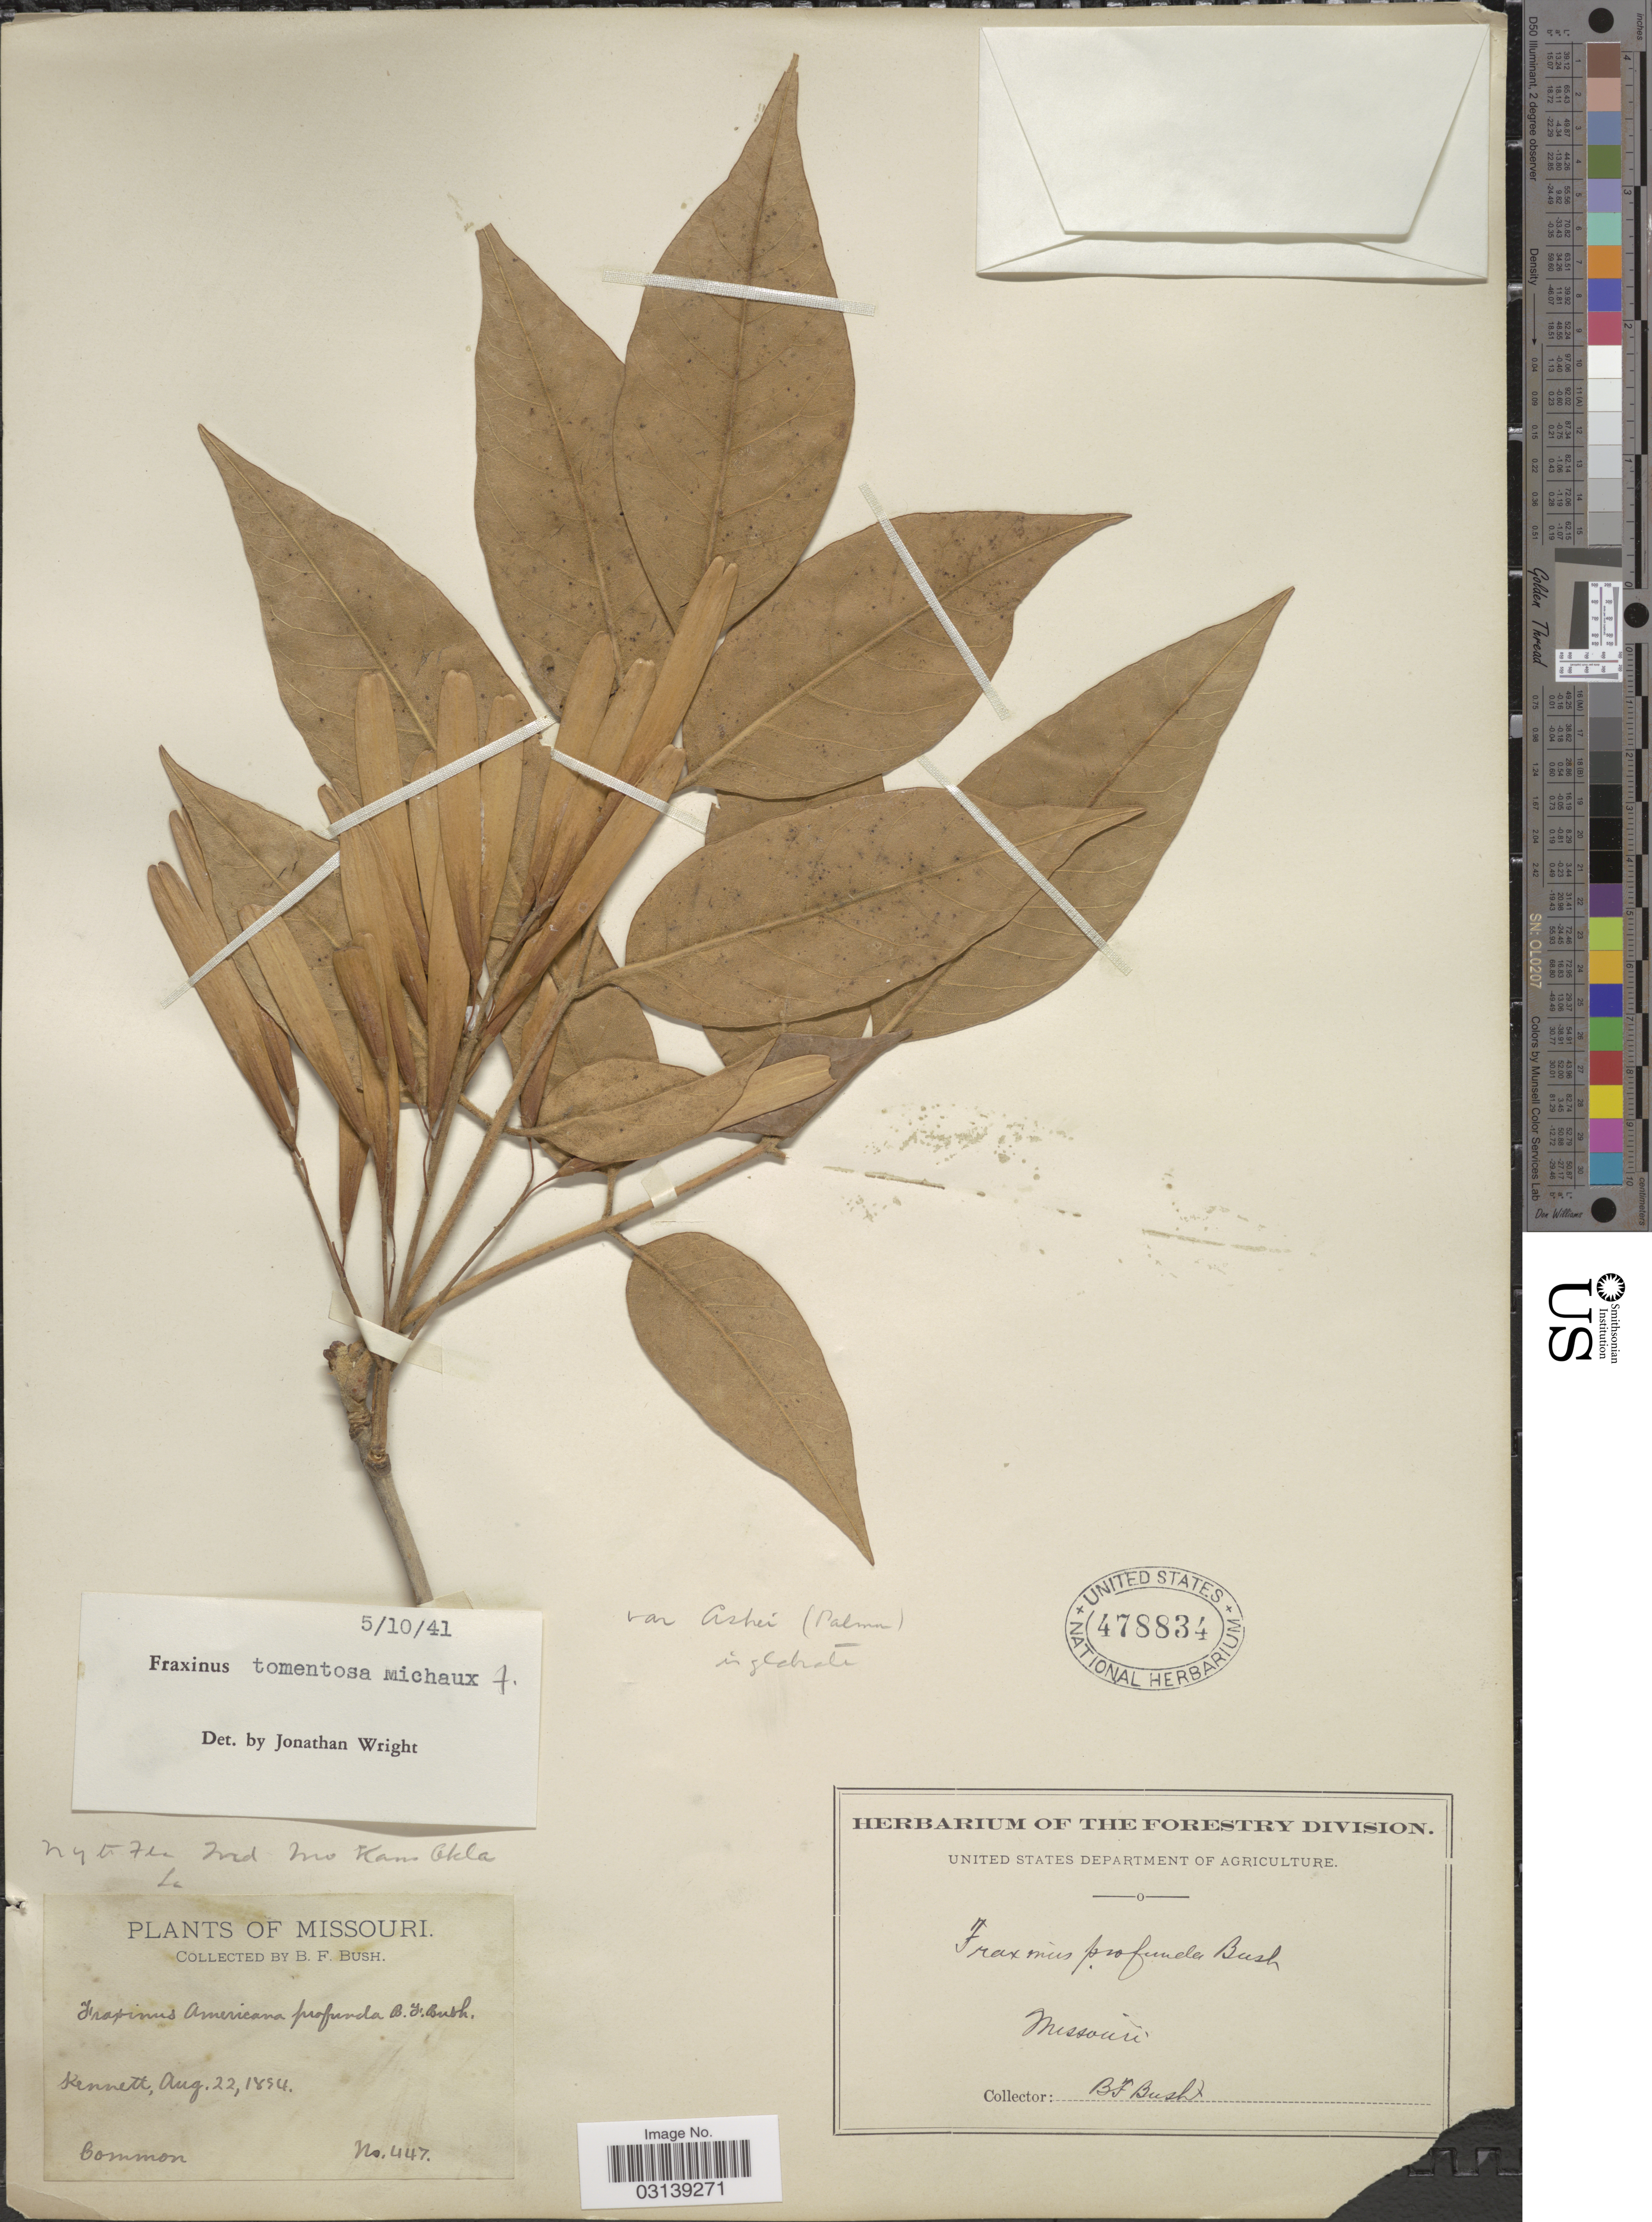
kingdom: Plantae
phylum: Tracheophyta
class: Magnoliopsida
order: Lamiales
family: Oleaceae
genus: Fraxinus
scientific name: Fraxinus profunda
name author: (Bush) Bush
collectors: B. F. Bush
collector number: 447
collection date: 1894-08-22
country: United States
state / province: Missouri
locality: Kennett.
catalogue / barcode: US 478834